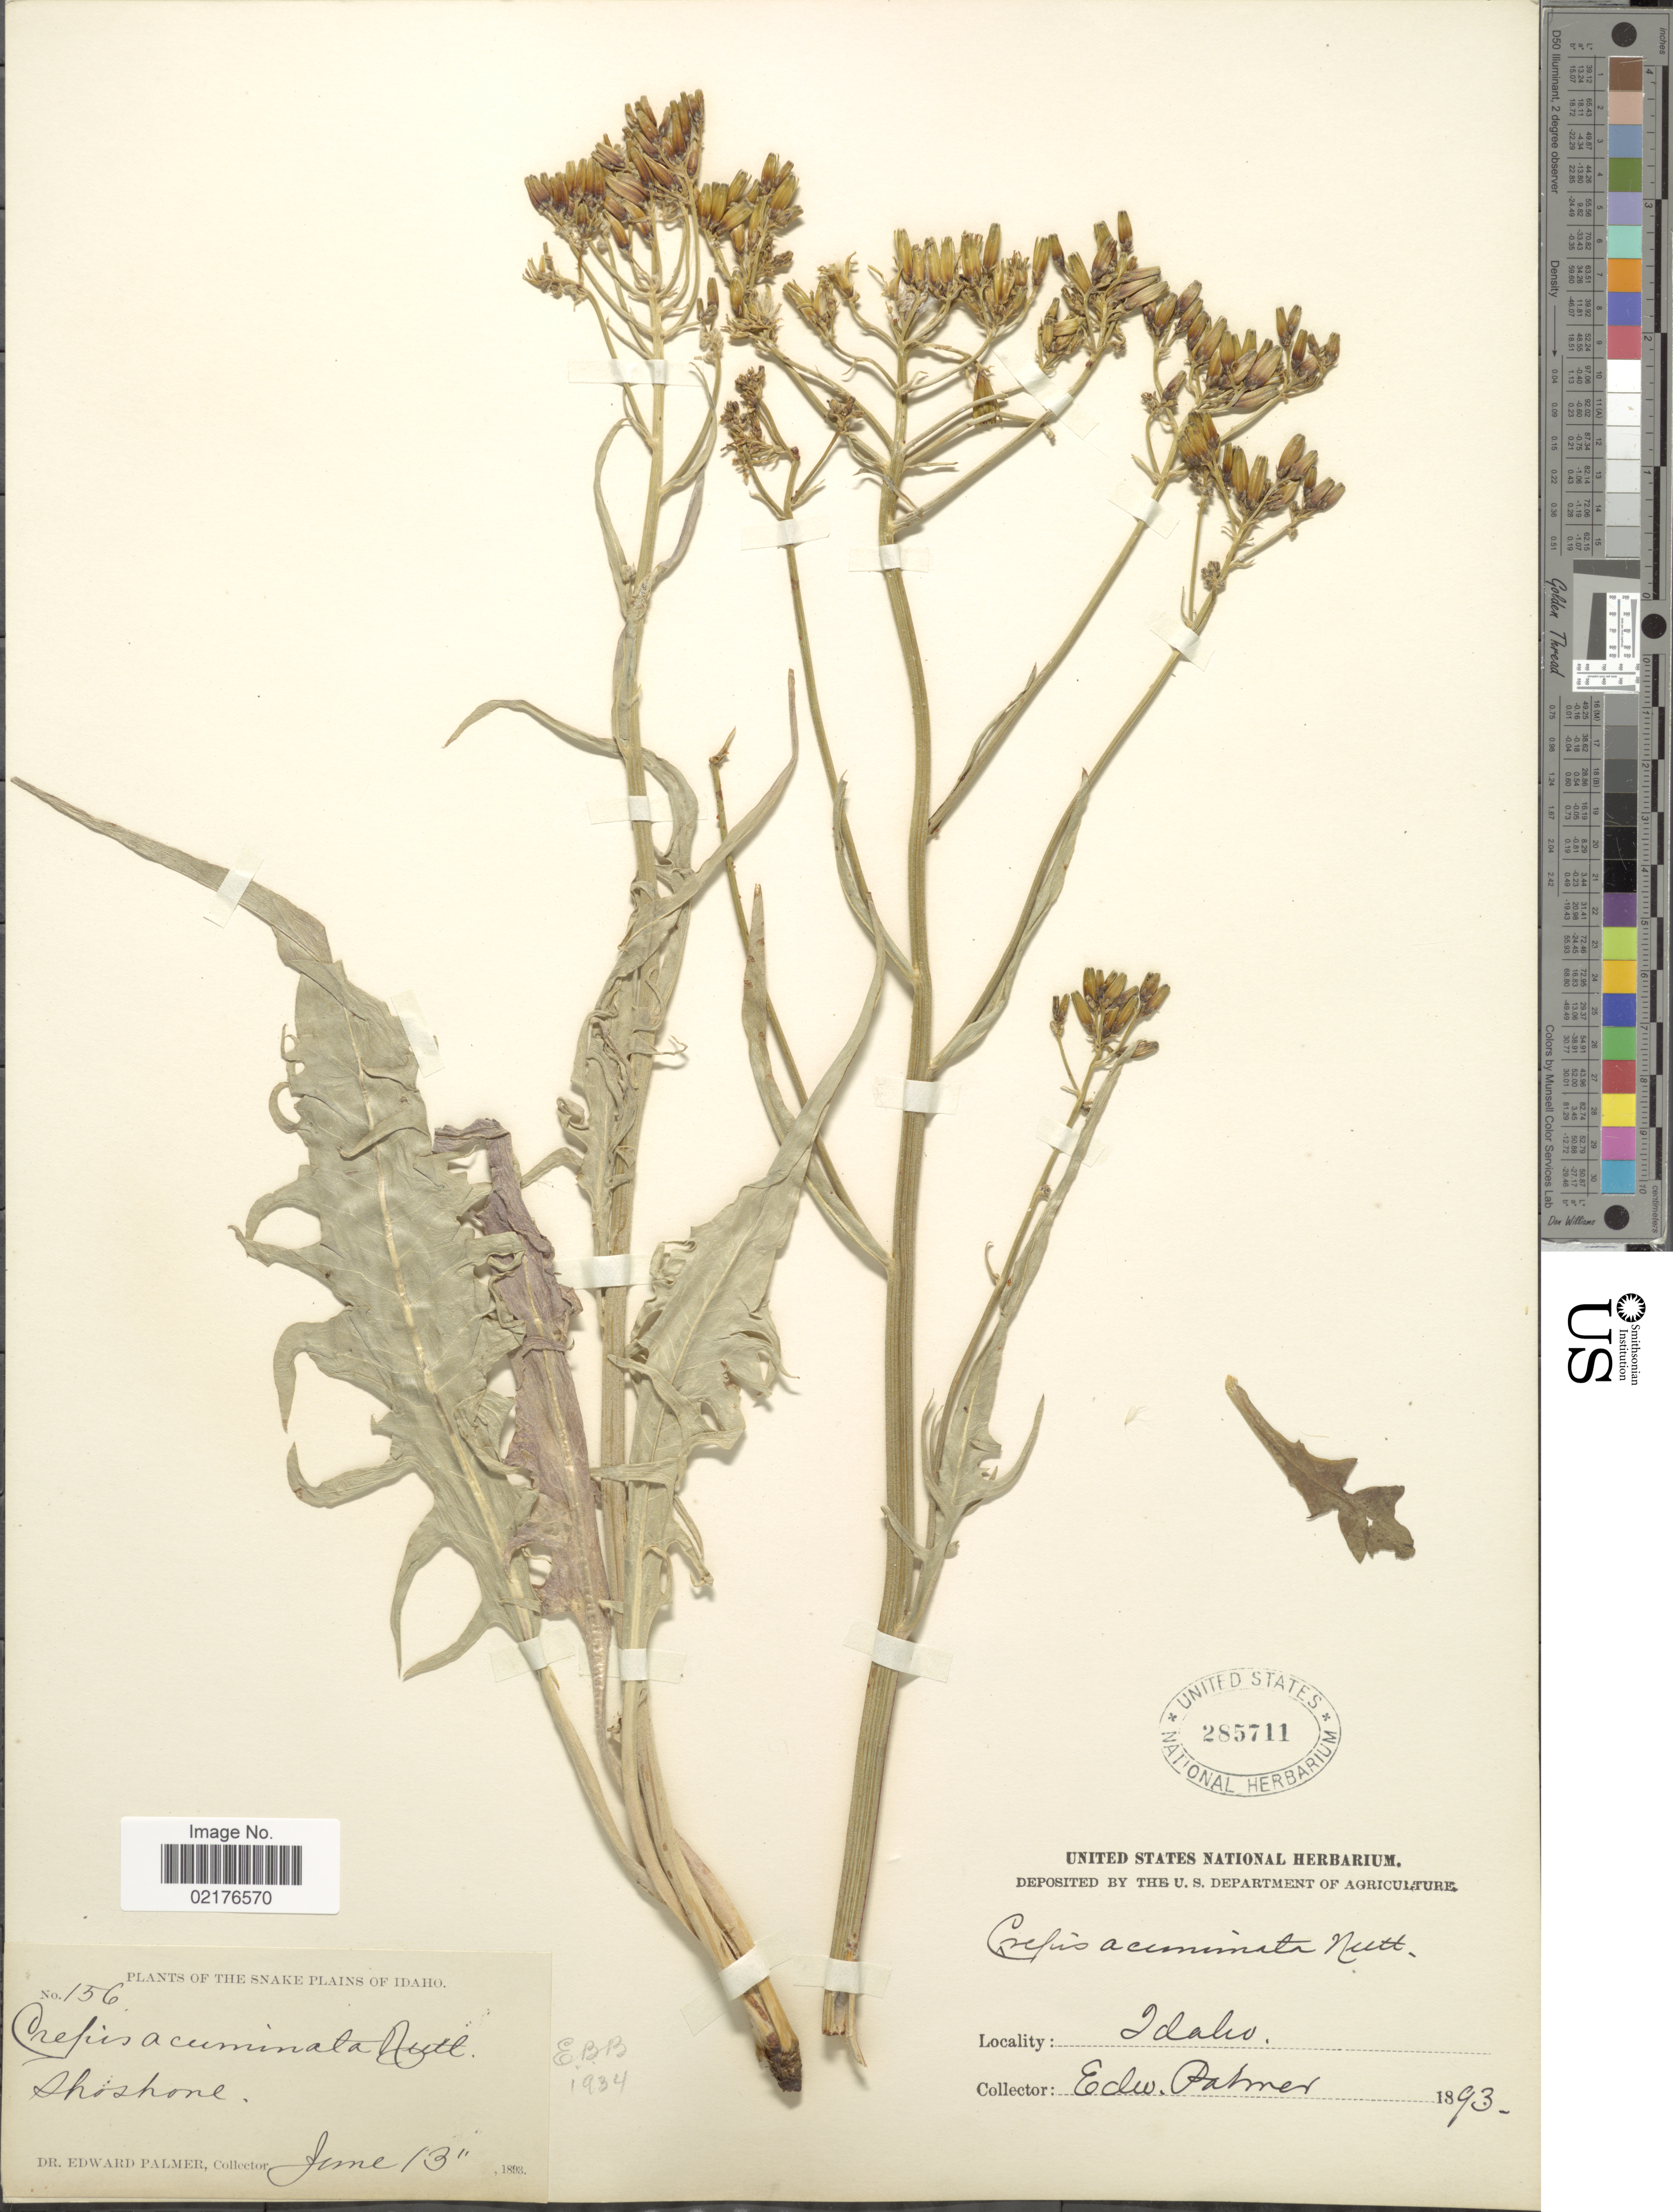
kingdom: Plantae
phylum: Tracheophyta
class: Magnoliopsida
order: Asterales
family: Asteraceae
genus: Crepis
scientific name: Crepis acuminata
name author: Nutt.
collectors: E. Palmer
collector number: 156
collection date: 1893-06-13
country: United States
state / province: Idaho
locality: The Snake Plains of Idaho, Shoshone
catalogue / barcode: US 285711